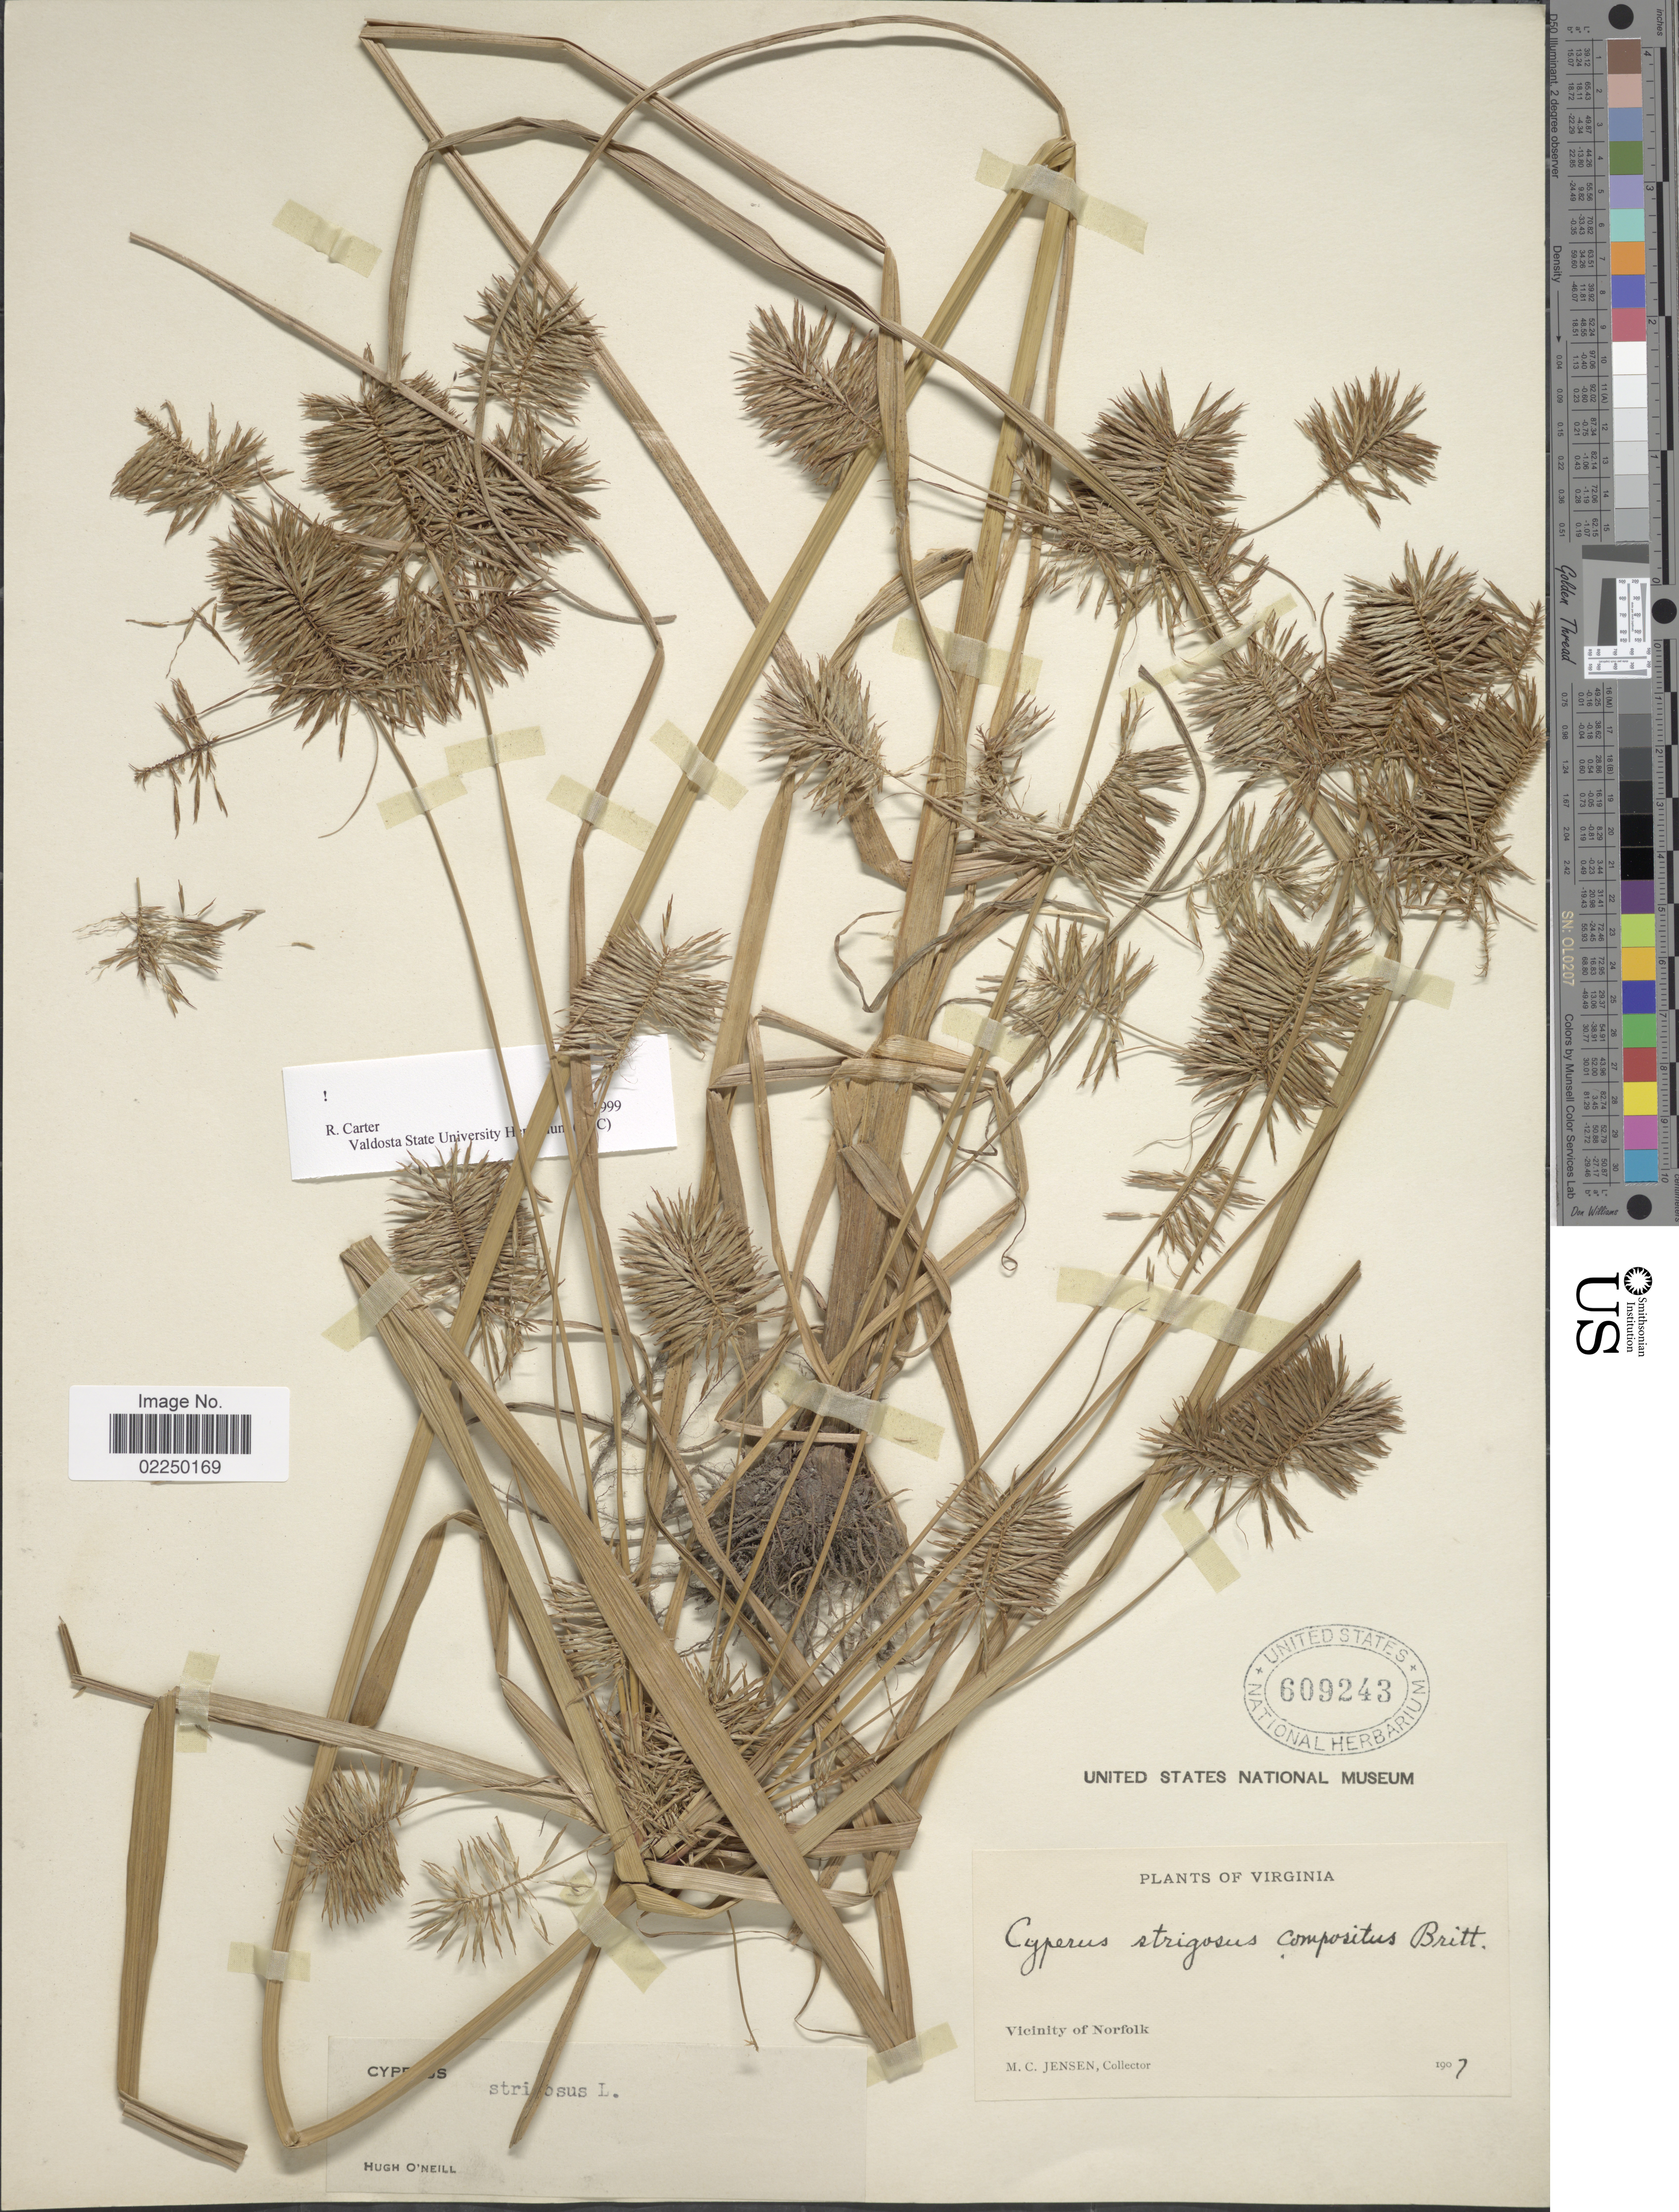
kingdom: Plantae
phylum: Tracheophyta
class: Liliopsida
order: Poales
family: Cyperaceae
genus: Cyperus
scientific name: Cyperus strigosus L.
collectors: M. C. Jensen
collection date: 1907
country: United States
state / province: Virginia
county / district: City of Norfolk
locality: Vicinity of Norfolk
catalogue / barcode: US 609243